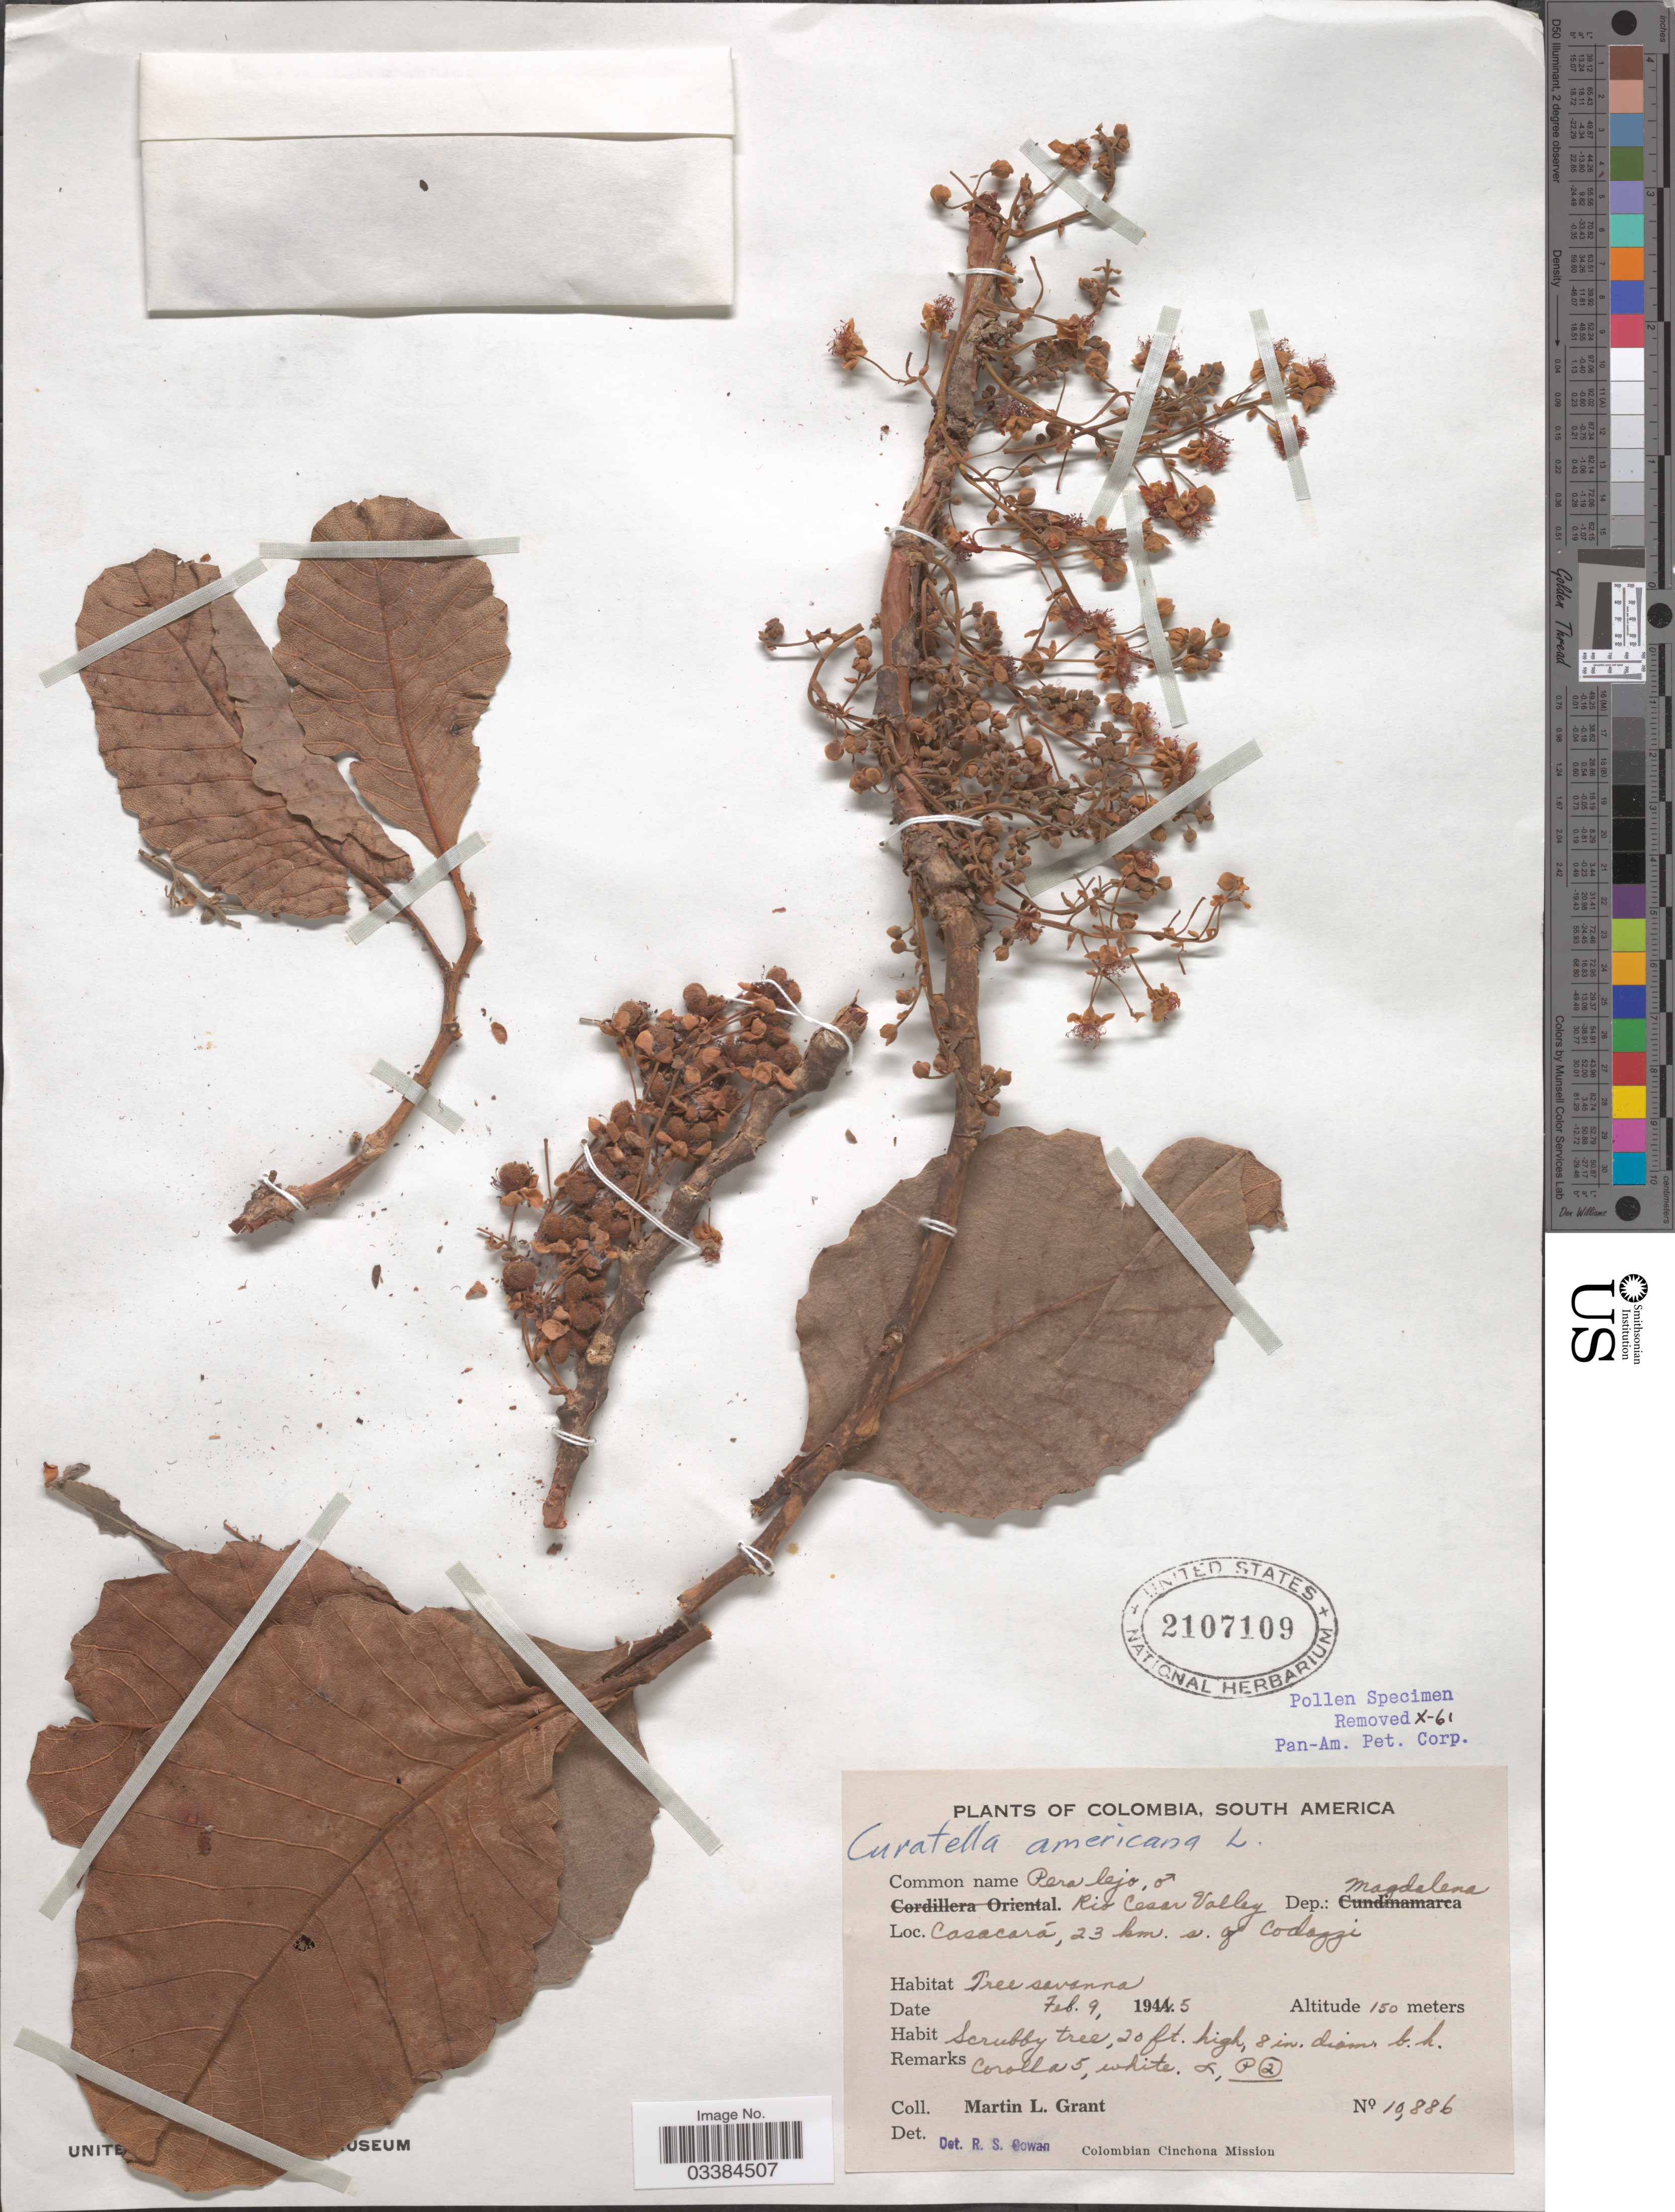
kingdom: Plantae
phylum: Tracheophyta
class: Magnoliopsida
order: Dilleniales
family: Dilleniaceae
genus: Curatella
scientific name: Curatella americana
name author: L.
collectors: M. L. Grant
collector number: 10886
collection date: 1945-02-09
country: Colombia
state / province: Magdalena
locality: Rio Cesar Valley, Dep.: Magdalena. Casacará, 23 km. s. of Codazzi.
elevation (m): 150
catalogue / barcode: US 2107109